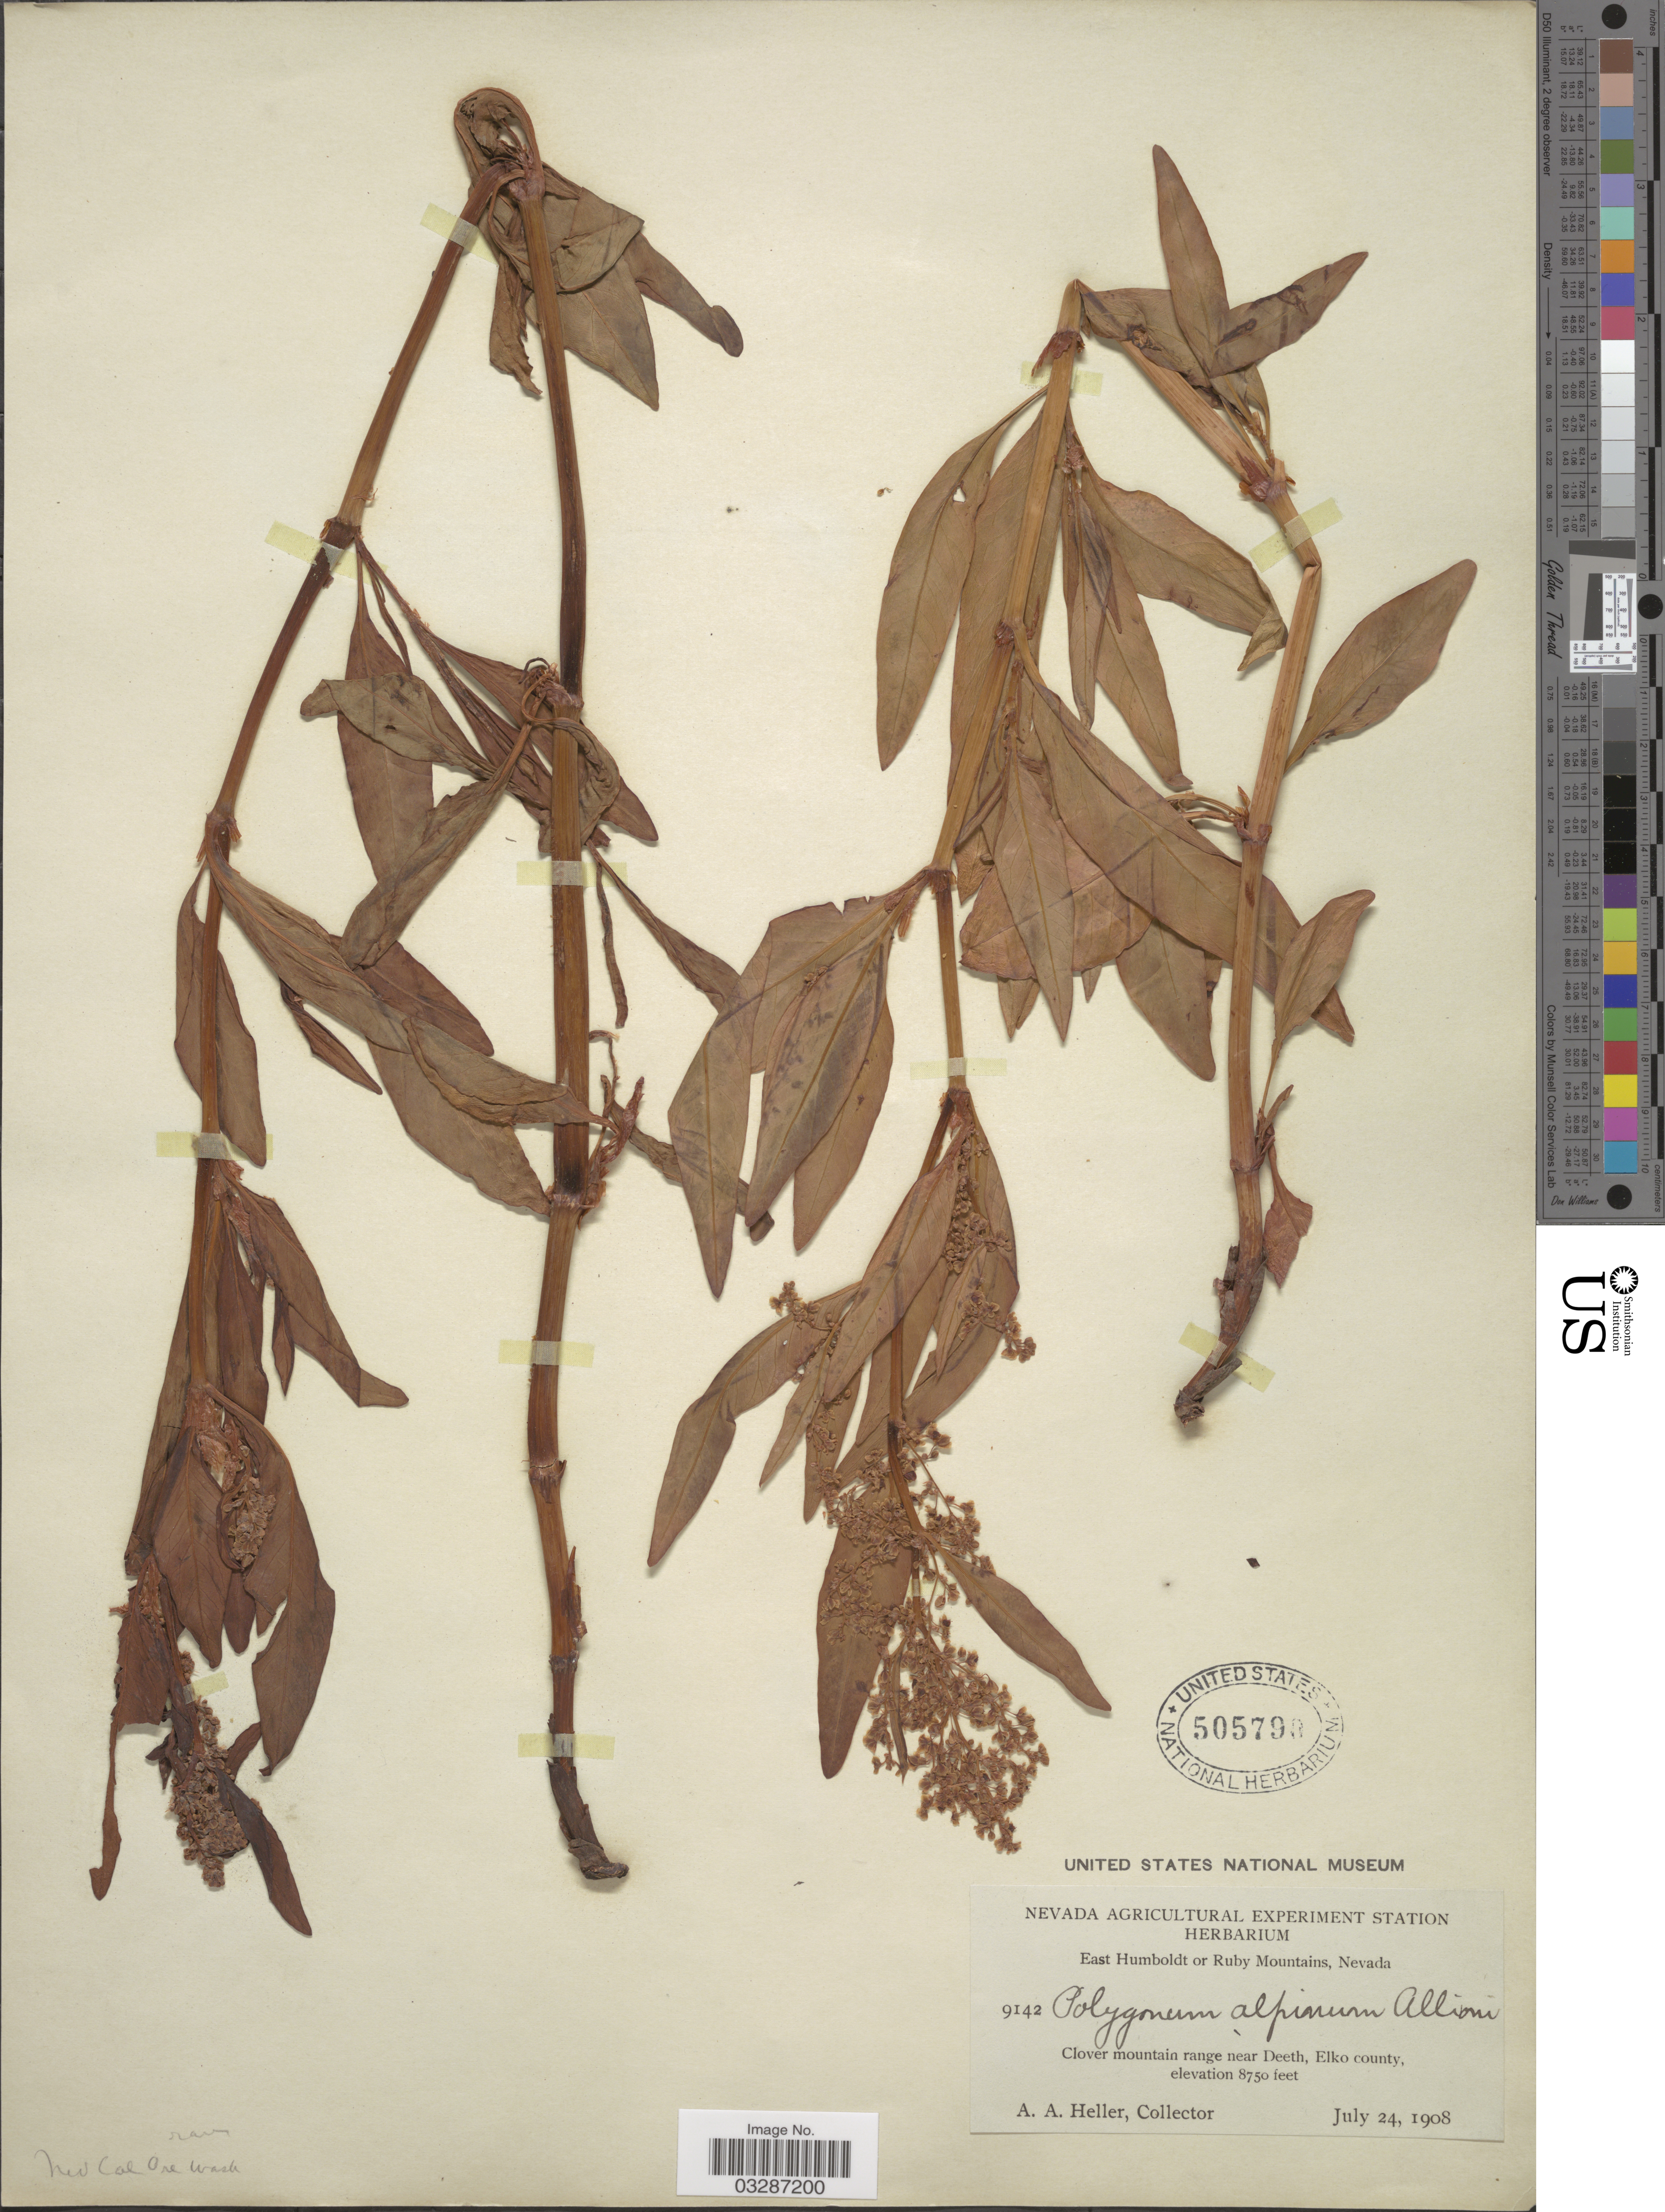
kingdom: Plantae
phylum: Tracheophyta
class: Magnoliopsida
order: Caryophyllales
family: Polygonaceae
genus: Koenigia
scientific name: Koenigia phytolaccifolia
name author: (Meisn. ex Small) T.M. Schust. & Reveal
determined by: Strong, Mark T., (BOT), Smithsonian Institution - National Museum of Natural History (UNITED STATES)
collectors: A. A. Heller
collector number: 9142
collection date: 1908-07-24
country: United States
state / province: Nevada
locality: East Humboldt or Ruby Mountains. Clover mountain range near Deeth, Elko county.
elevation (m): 2667